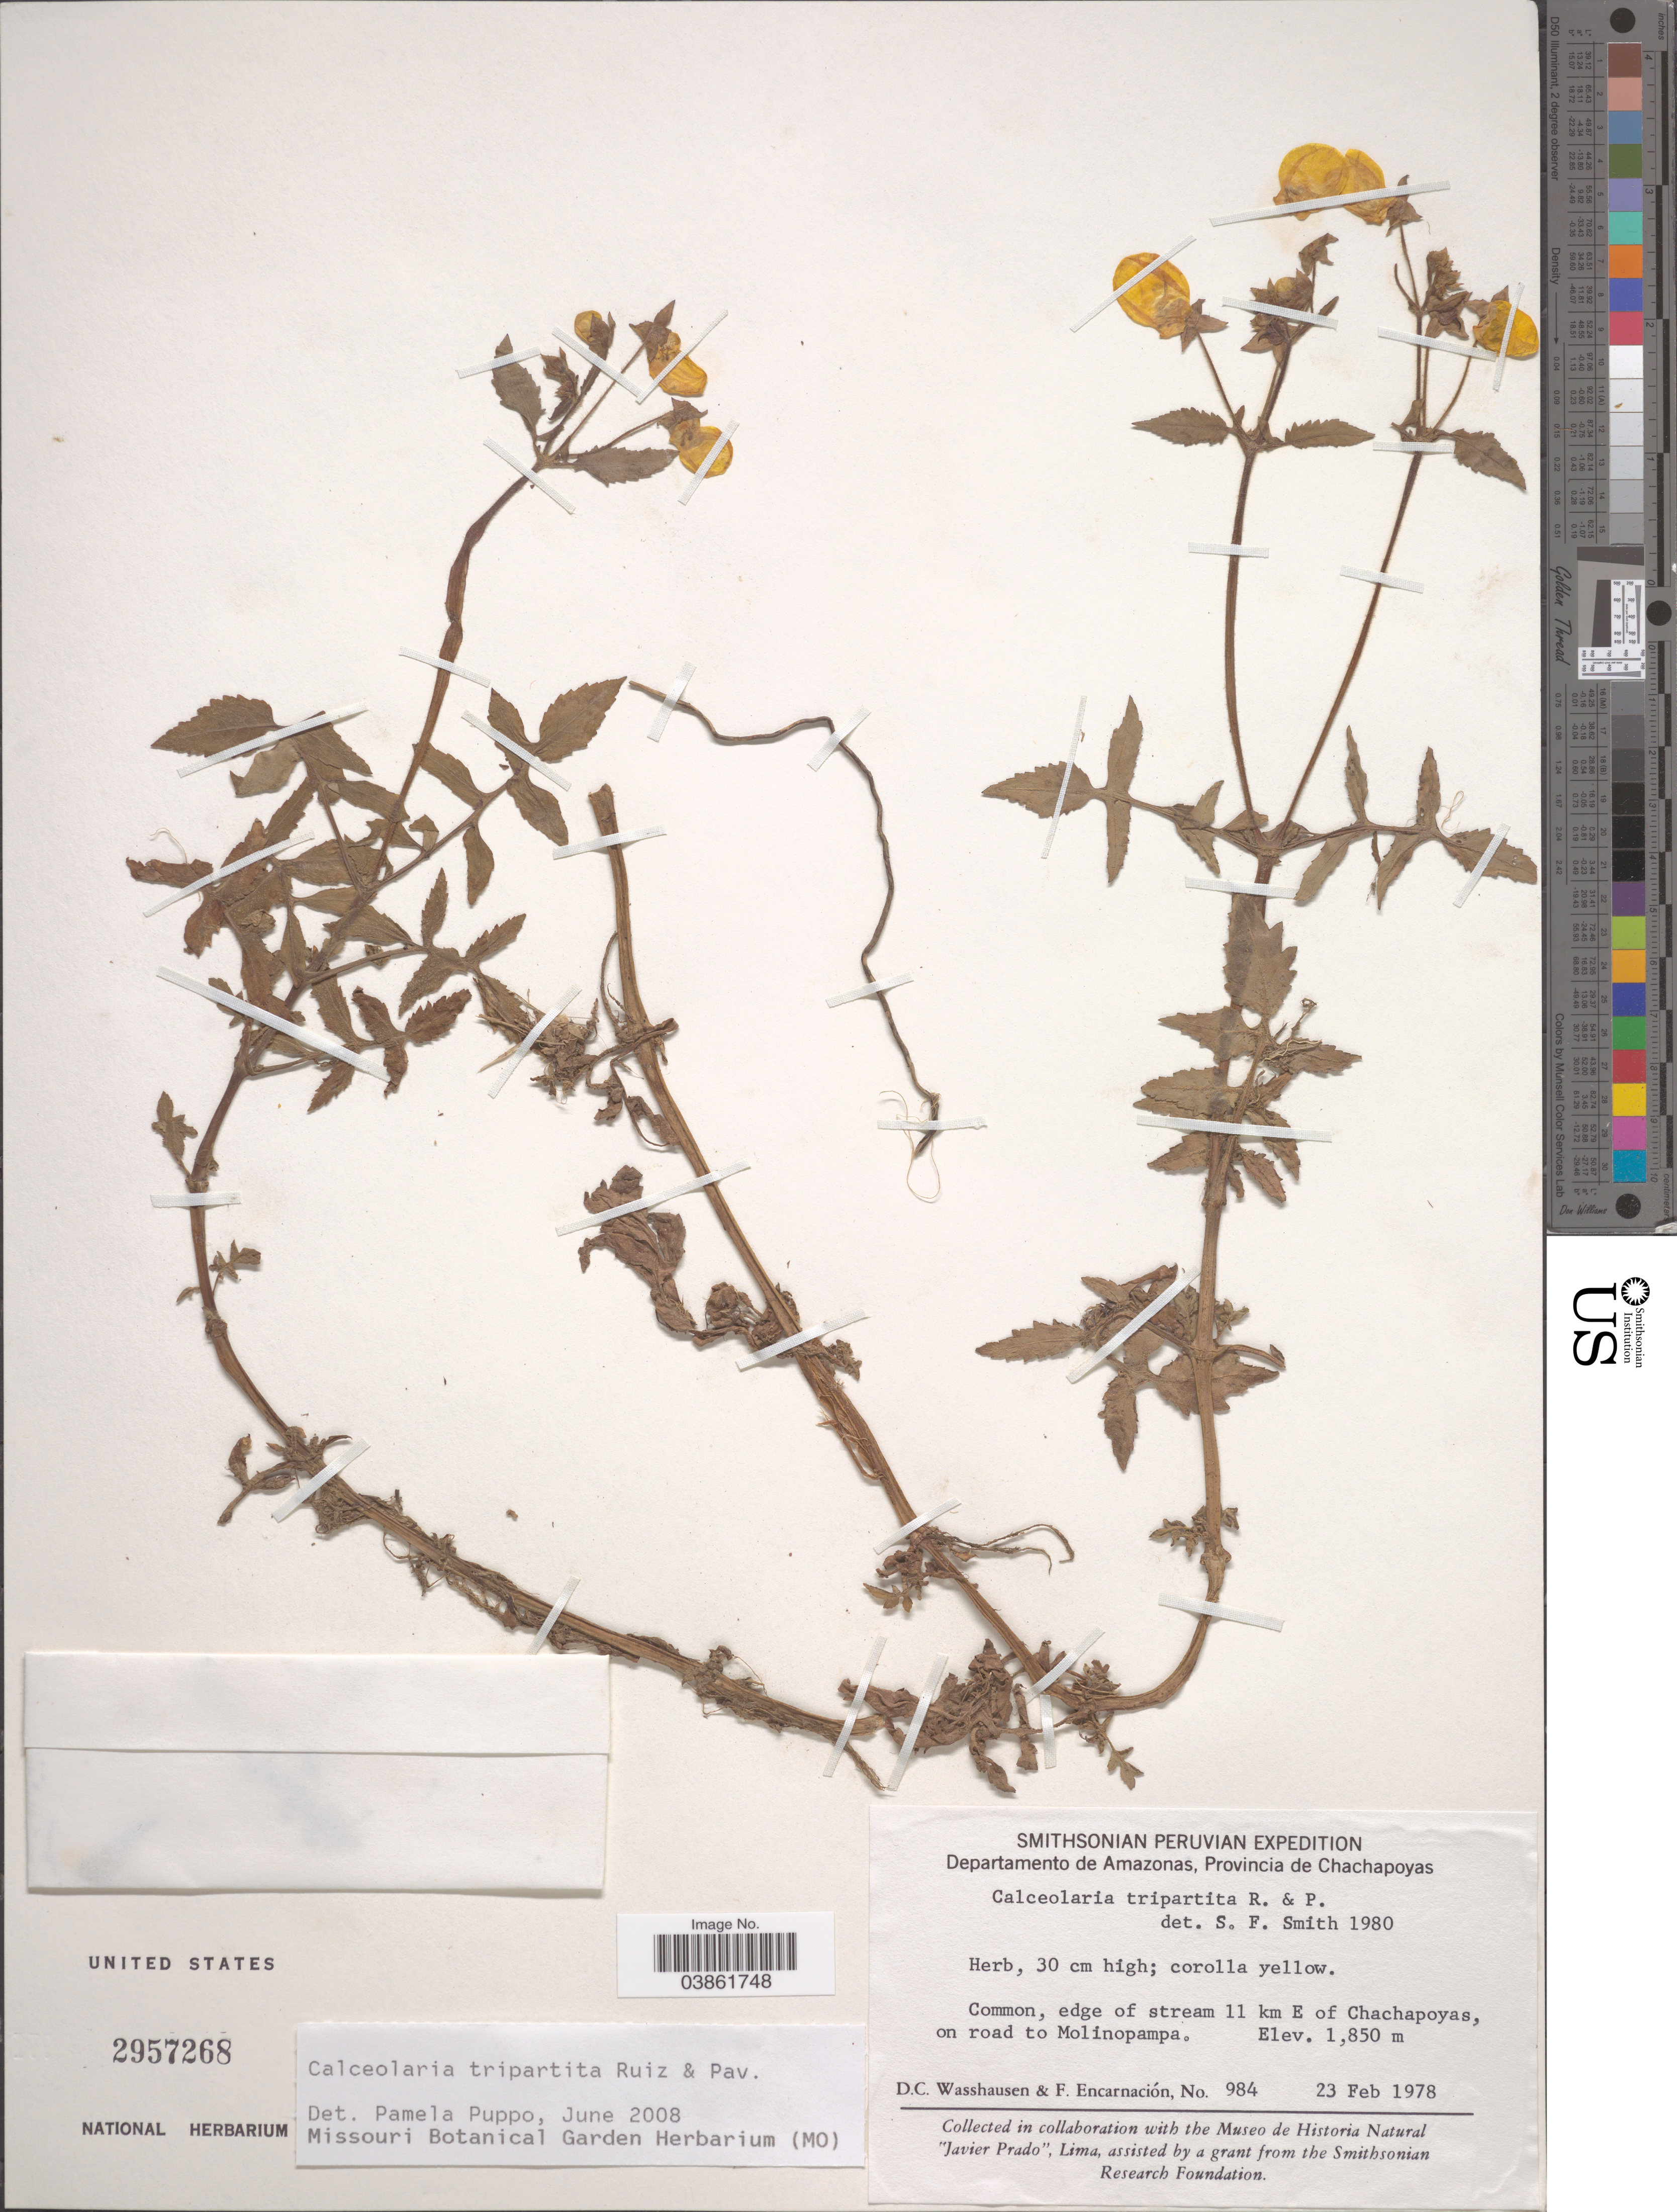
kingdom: Plantae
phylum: Tracheophyta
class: Magnoliopsida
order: Lamiales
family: Calceolariaceae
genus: Calceolaria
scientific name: Calceolaria tripartita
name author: Ruiz & Pav.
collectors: D. C. Wasshausen & F. Encarnación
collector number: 984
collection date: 1978-02-23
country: Peru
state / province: Amazonas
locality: Departamento de Amazonas, Provincia de Chachapoyas. 11 km E of Chachapoyas, on road to Molinopampa.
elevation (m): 1850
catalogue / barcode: US 2957268